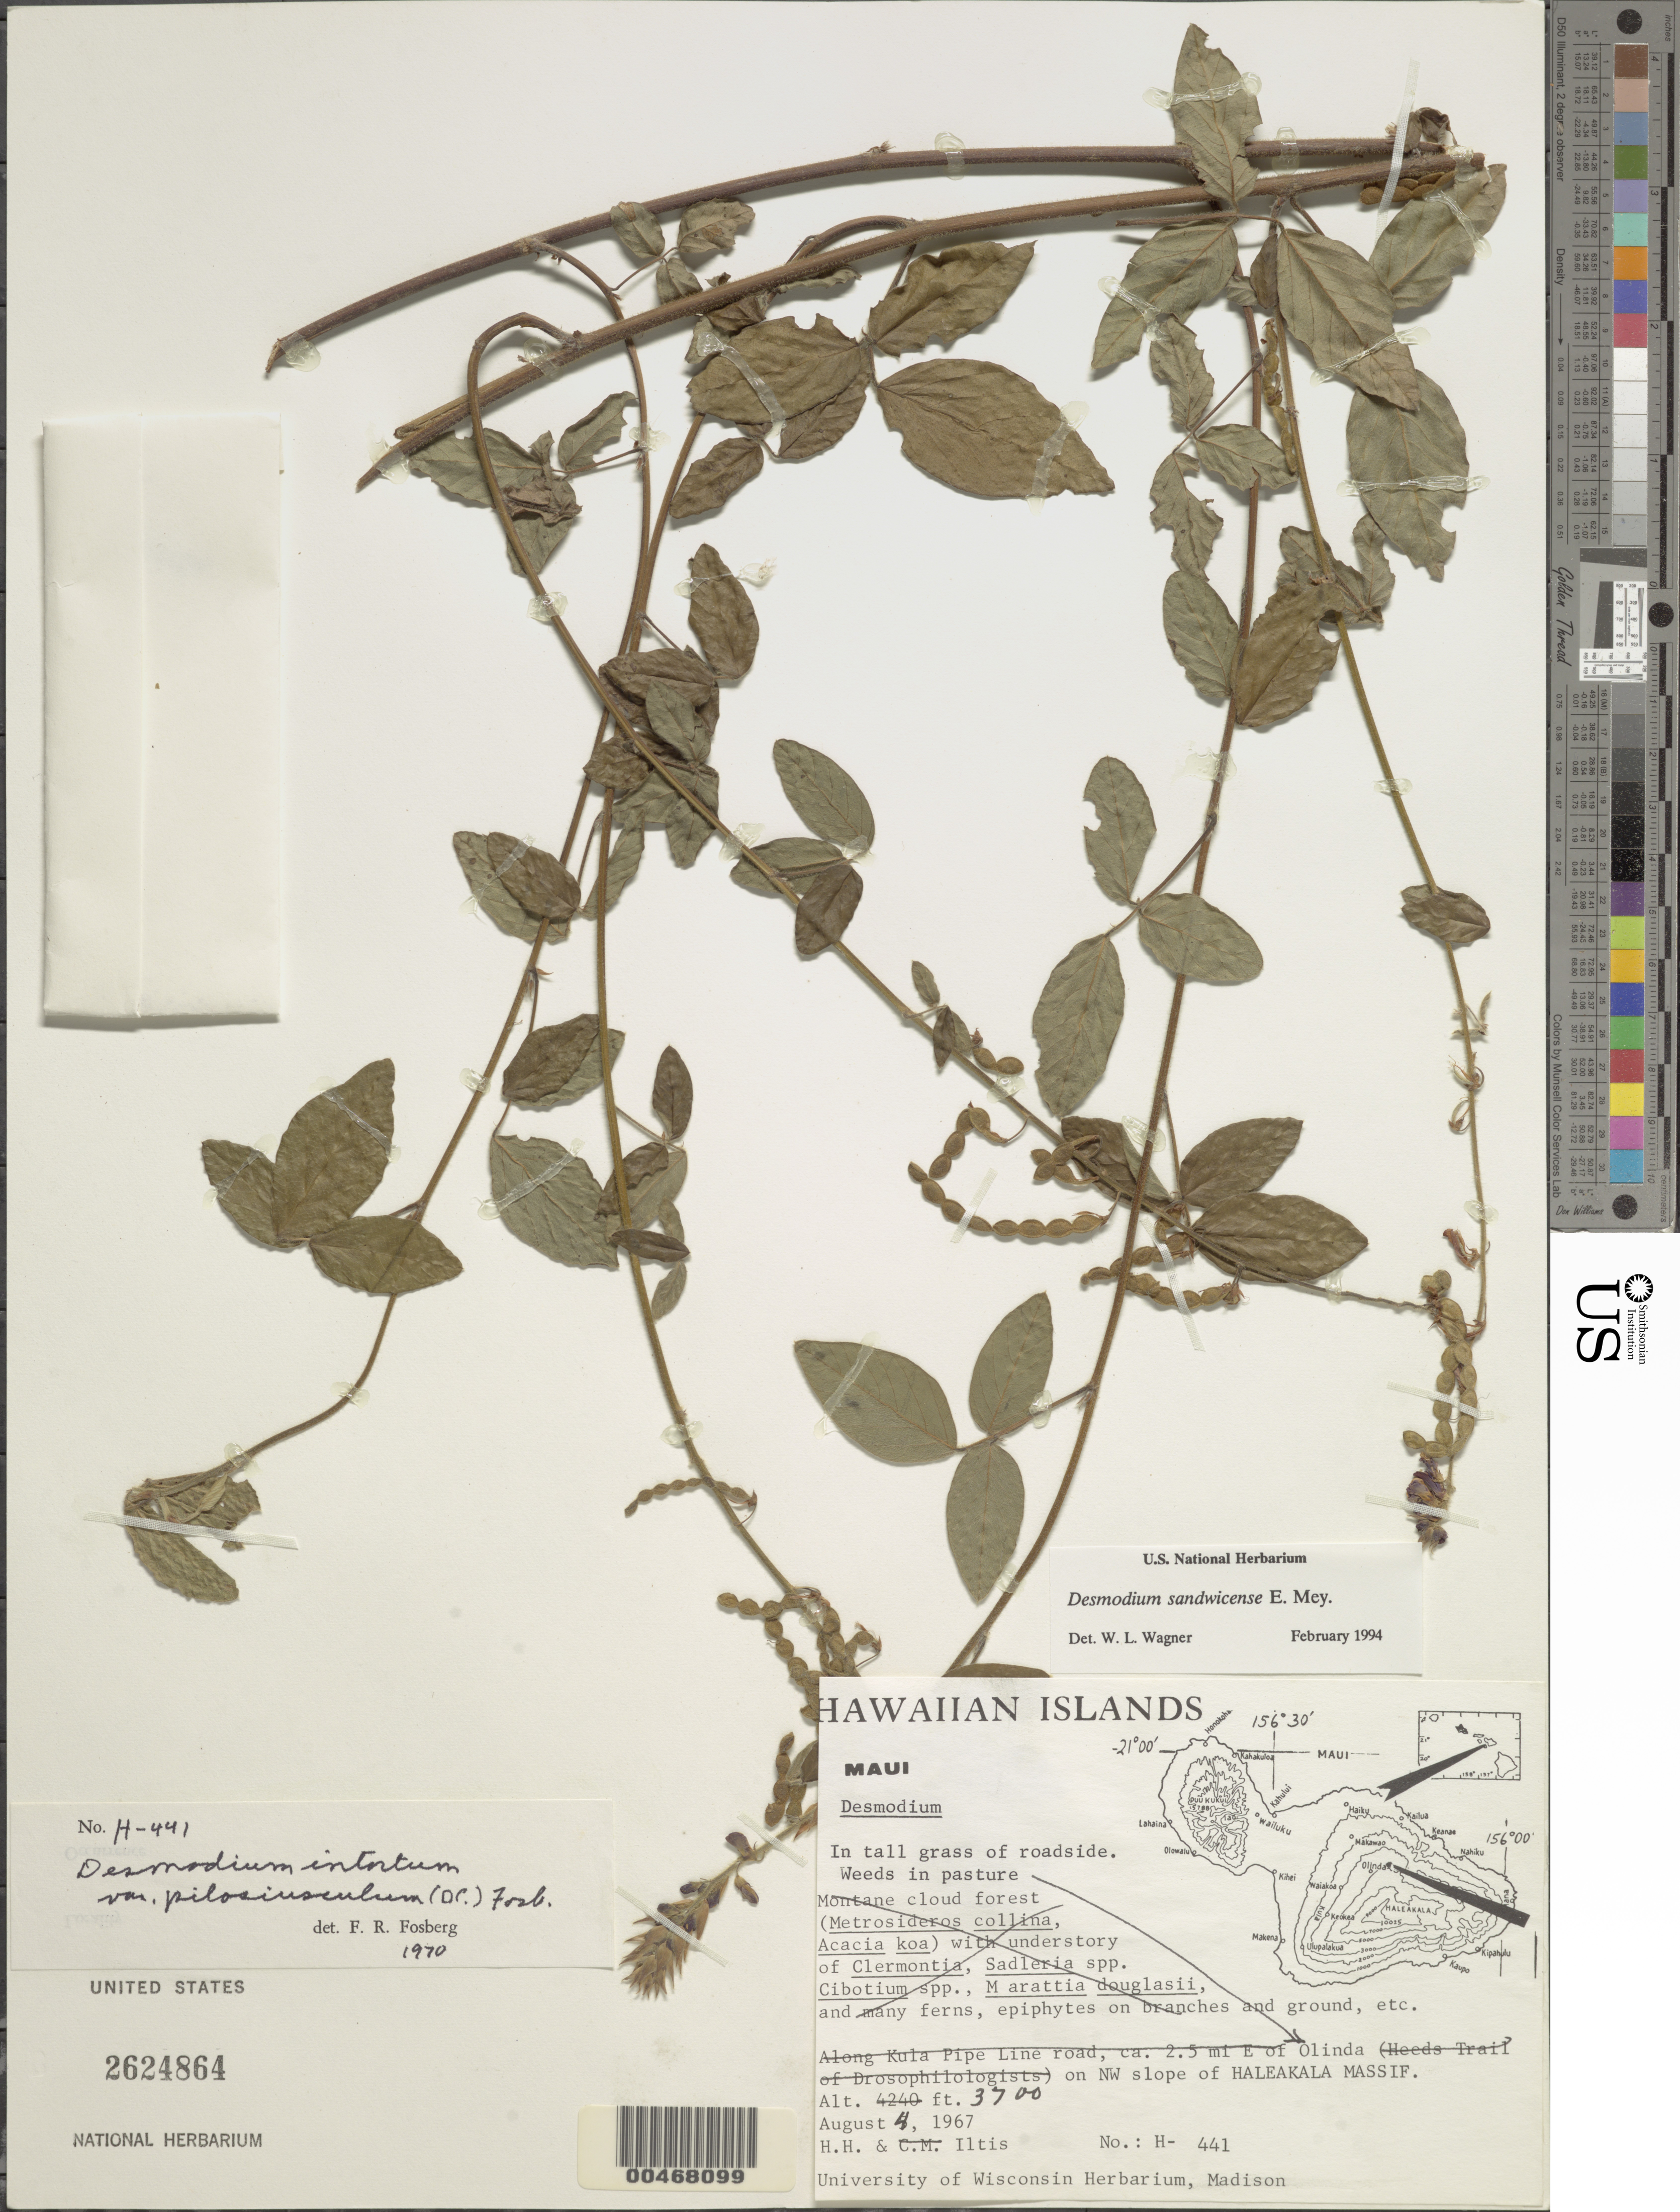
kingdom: Plantae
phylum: Tracheophyta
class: Magnoliopsida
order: Fabales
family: Fabaceae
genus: Desmodium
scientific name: Desmodium uncinatum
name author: (Jacq.) DC.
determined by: Wagner, W. L., (BOT), Smithsonian Institution - National Museum of Natural History (UNITED STATES)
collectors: H. H. Iltis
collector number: H-441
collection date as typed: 4 Aug 1967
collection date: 1967-08-04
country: United States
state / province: Hawaii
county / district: Maui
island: Maui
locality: Olinda on NW slope of Haleakala Massif.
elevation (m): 1128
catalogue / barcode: US 2624864